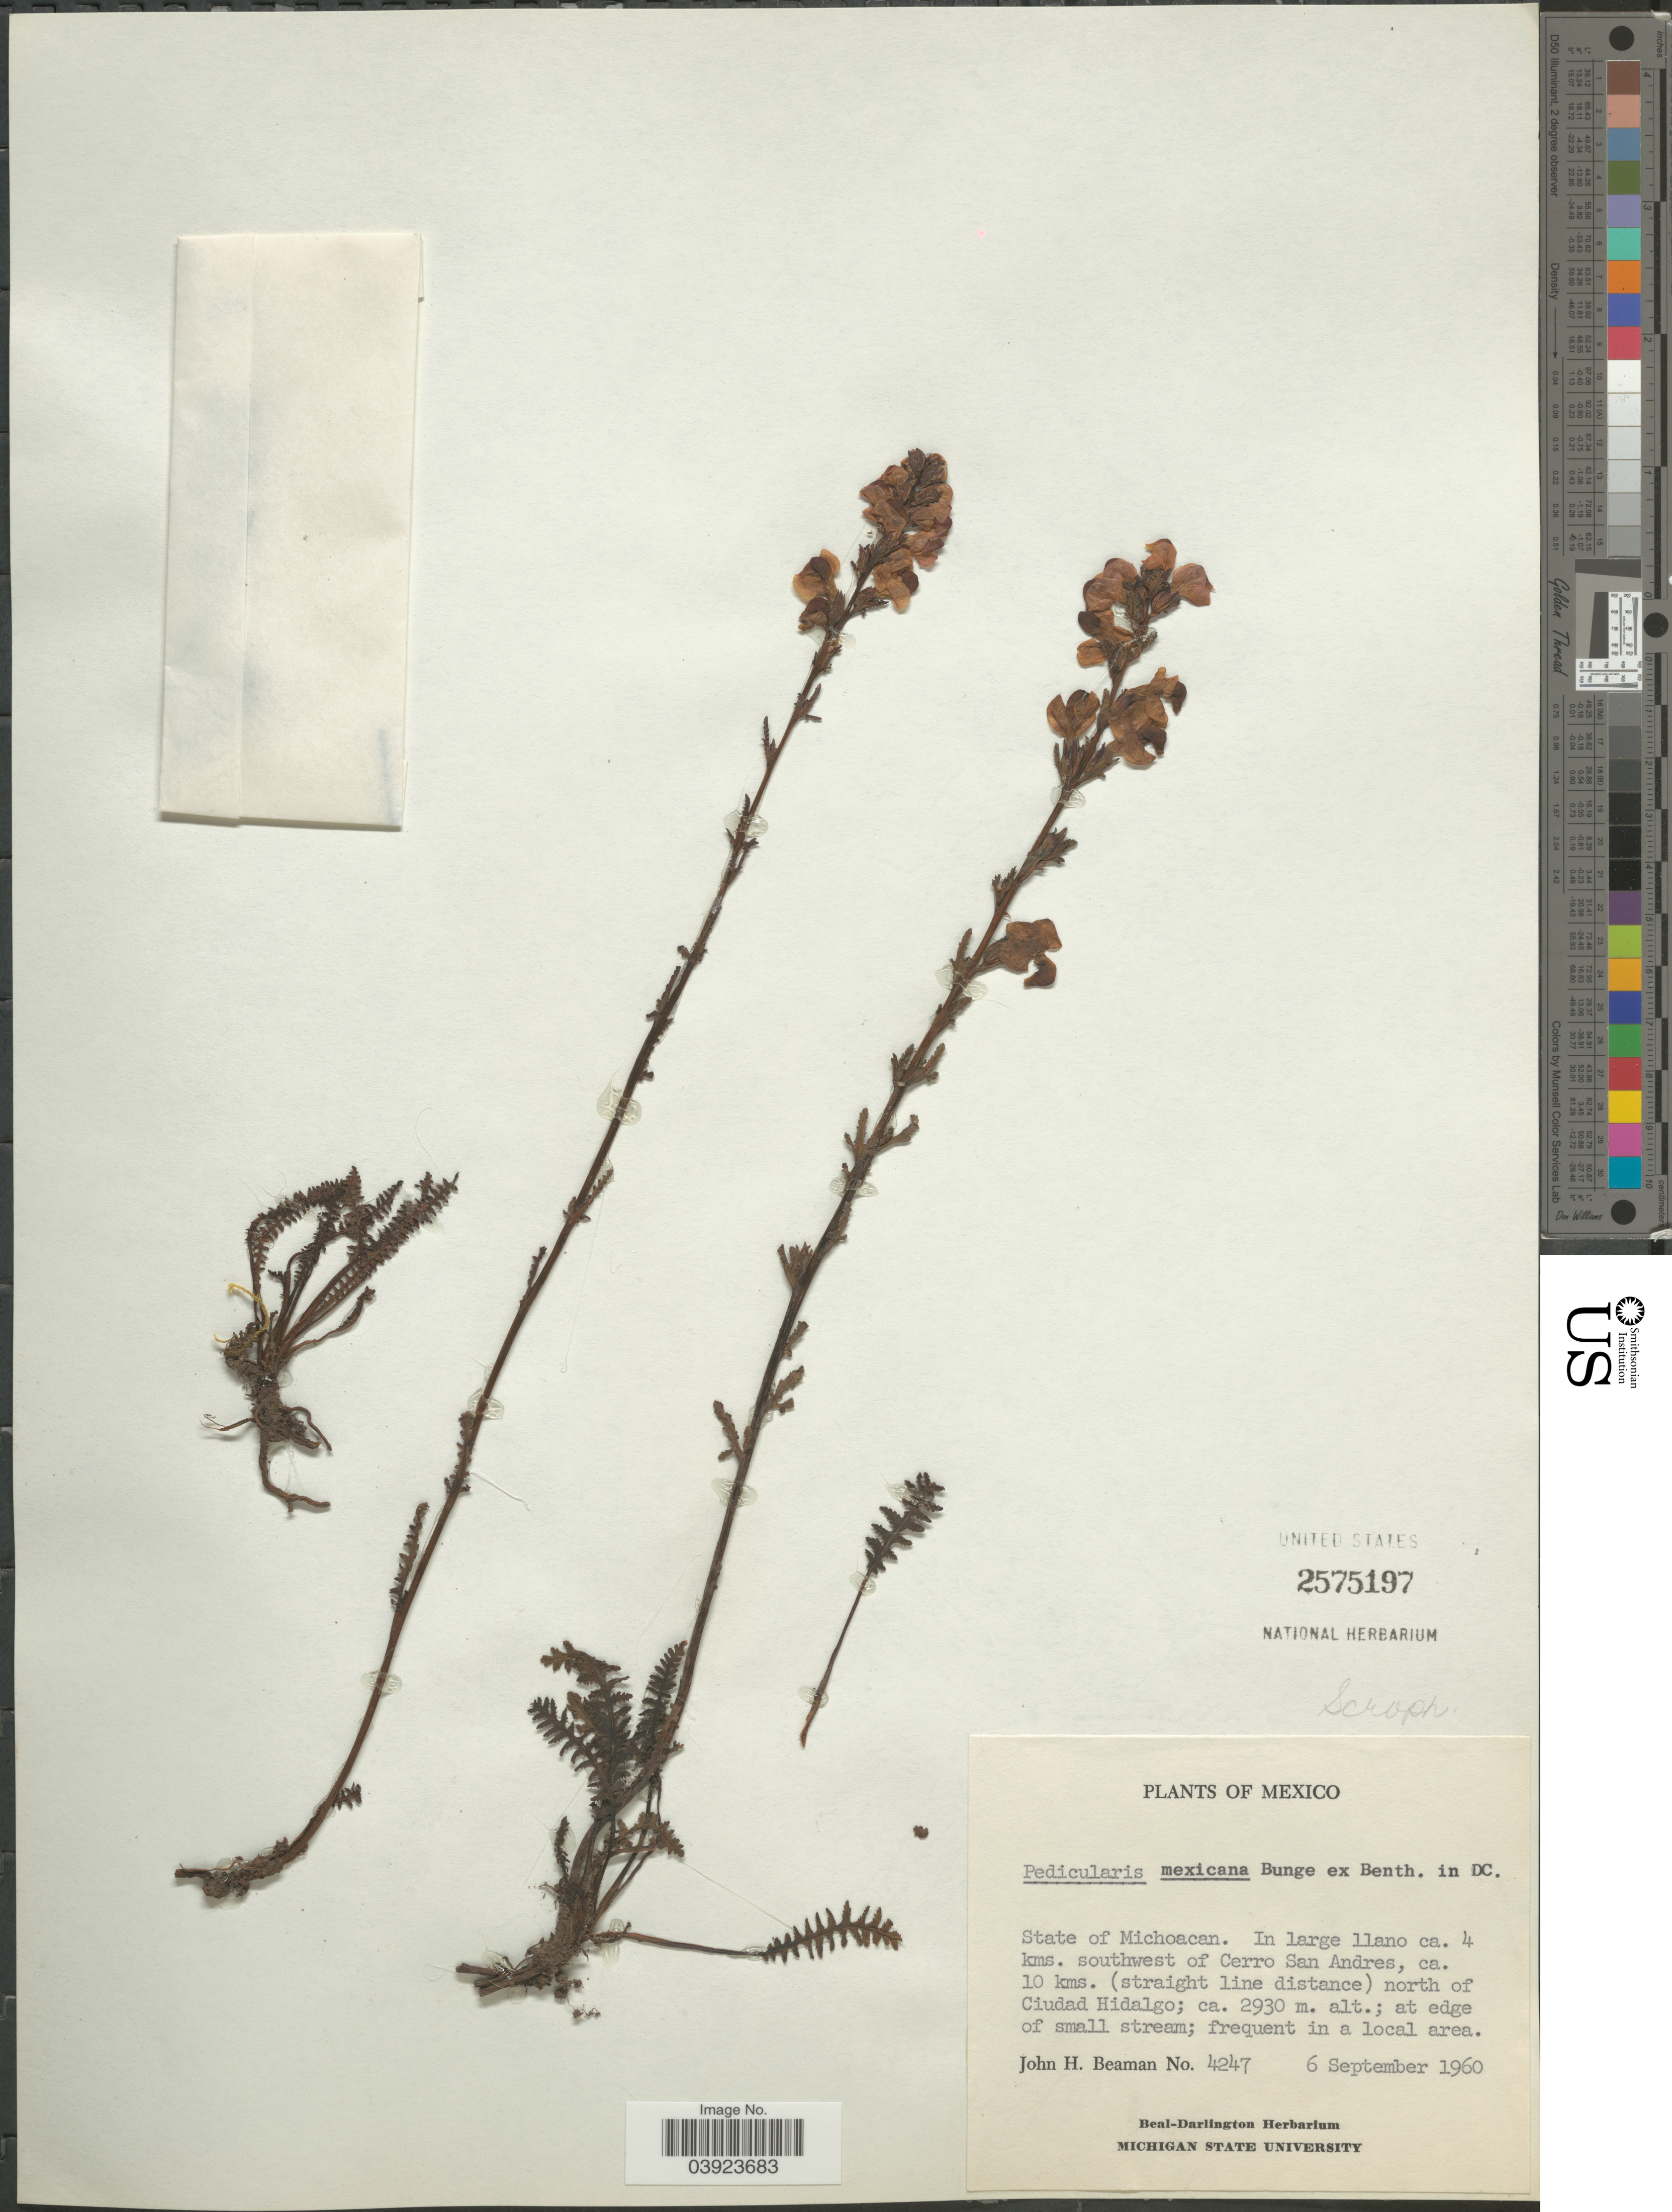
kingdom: Plantae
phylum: Tracheophyta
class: Magnoliopsida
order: Lamiales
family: Orobanchaceae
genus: Pedicularis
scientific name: Pedicularis mexicana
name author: Zucc. ex Bunge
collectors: J. H. Beaman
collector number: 4247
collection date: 1960-09-06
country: Mexico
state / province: Michoacán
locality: In large llano ca. 4 kms. southwest of Cerro San Andres, ca. 10 kms. (straight line distance) north of Ciudad Hidalgo.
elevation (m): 2930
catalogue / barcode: US 2575197